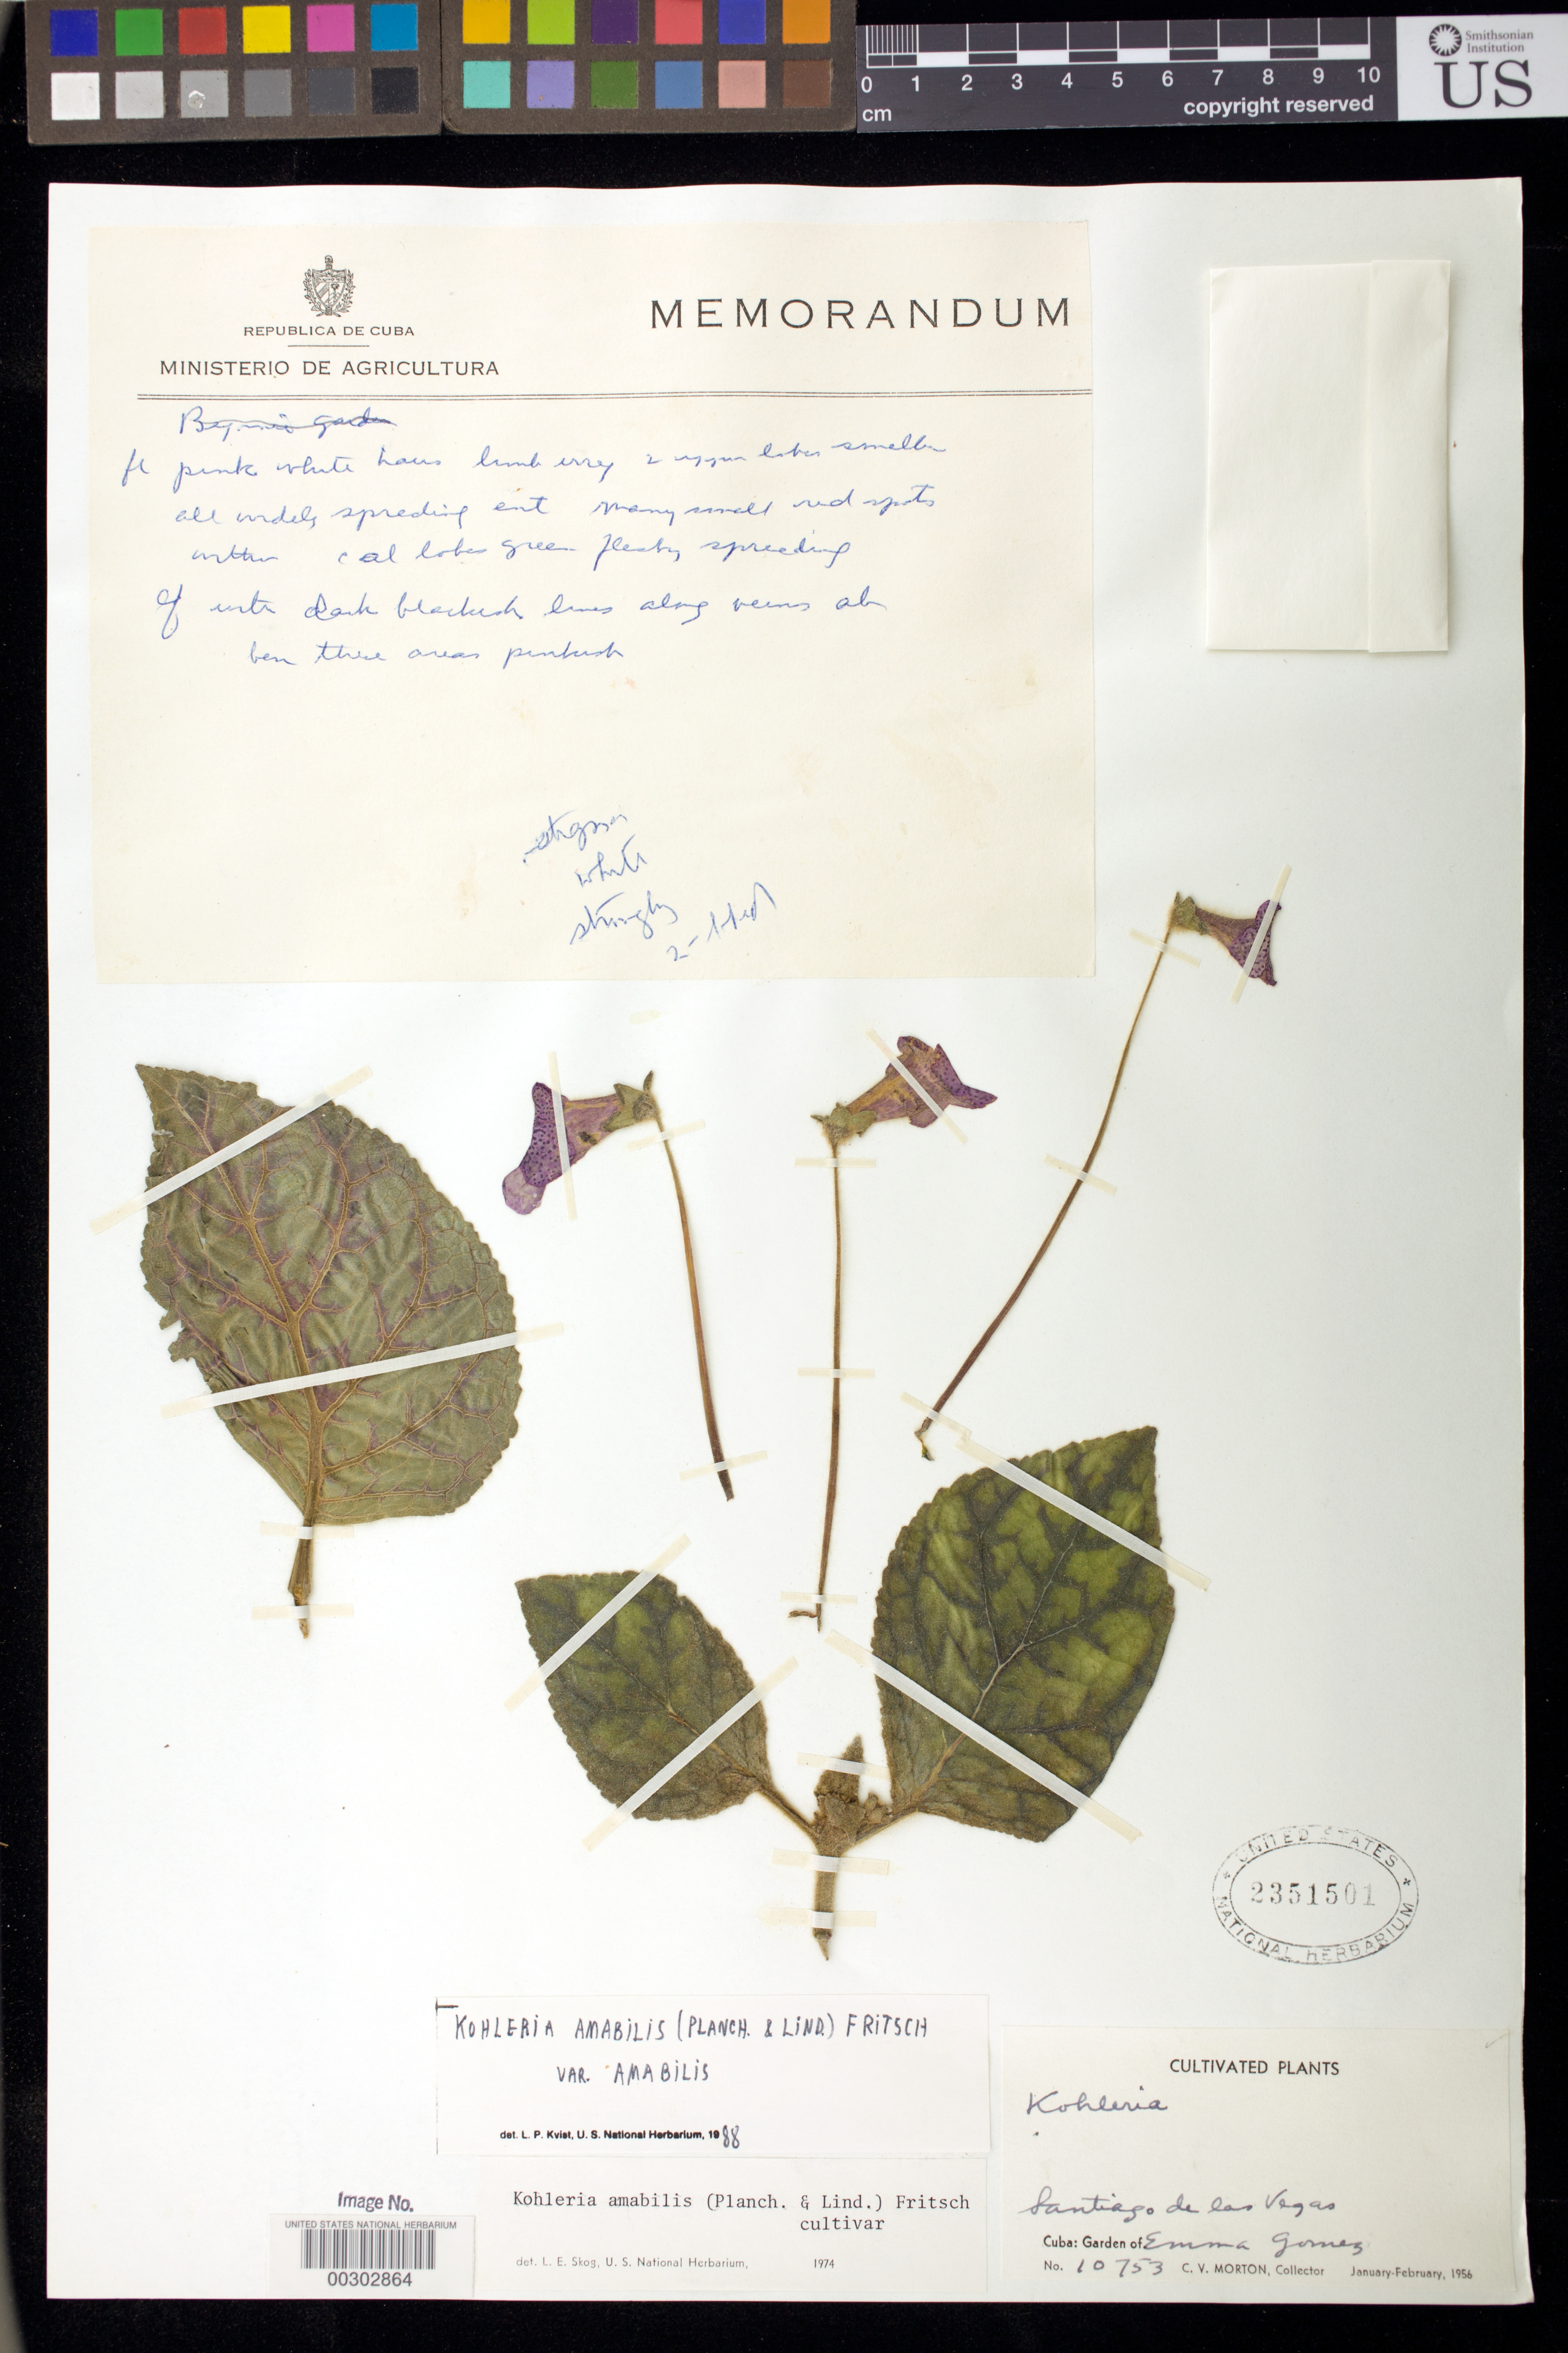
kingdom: Plantae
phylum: Tracheophyta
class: Magnoliopsida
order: Lamiales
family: Gesneriaceae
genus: Kohleria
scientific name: Kohleria amabilis var. amabilis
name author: (Planch. & Linden) Fritsch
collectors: C. V. Morton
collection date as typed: Jan-Feb 1956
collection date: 1956-01/1956-02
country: Cuba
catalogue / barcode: US 2351501